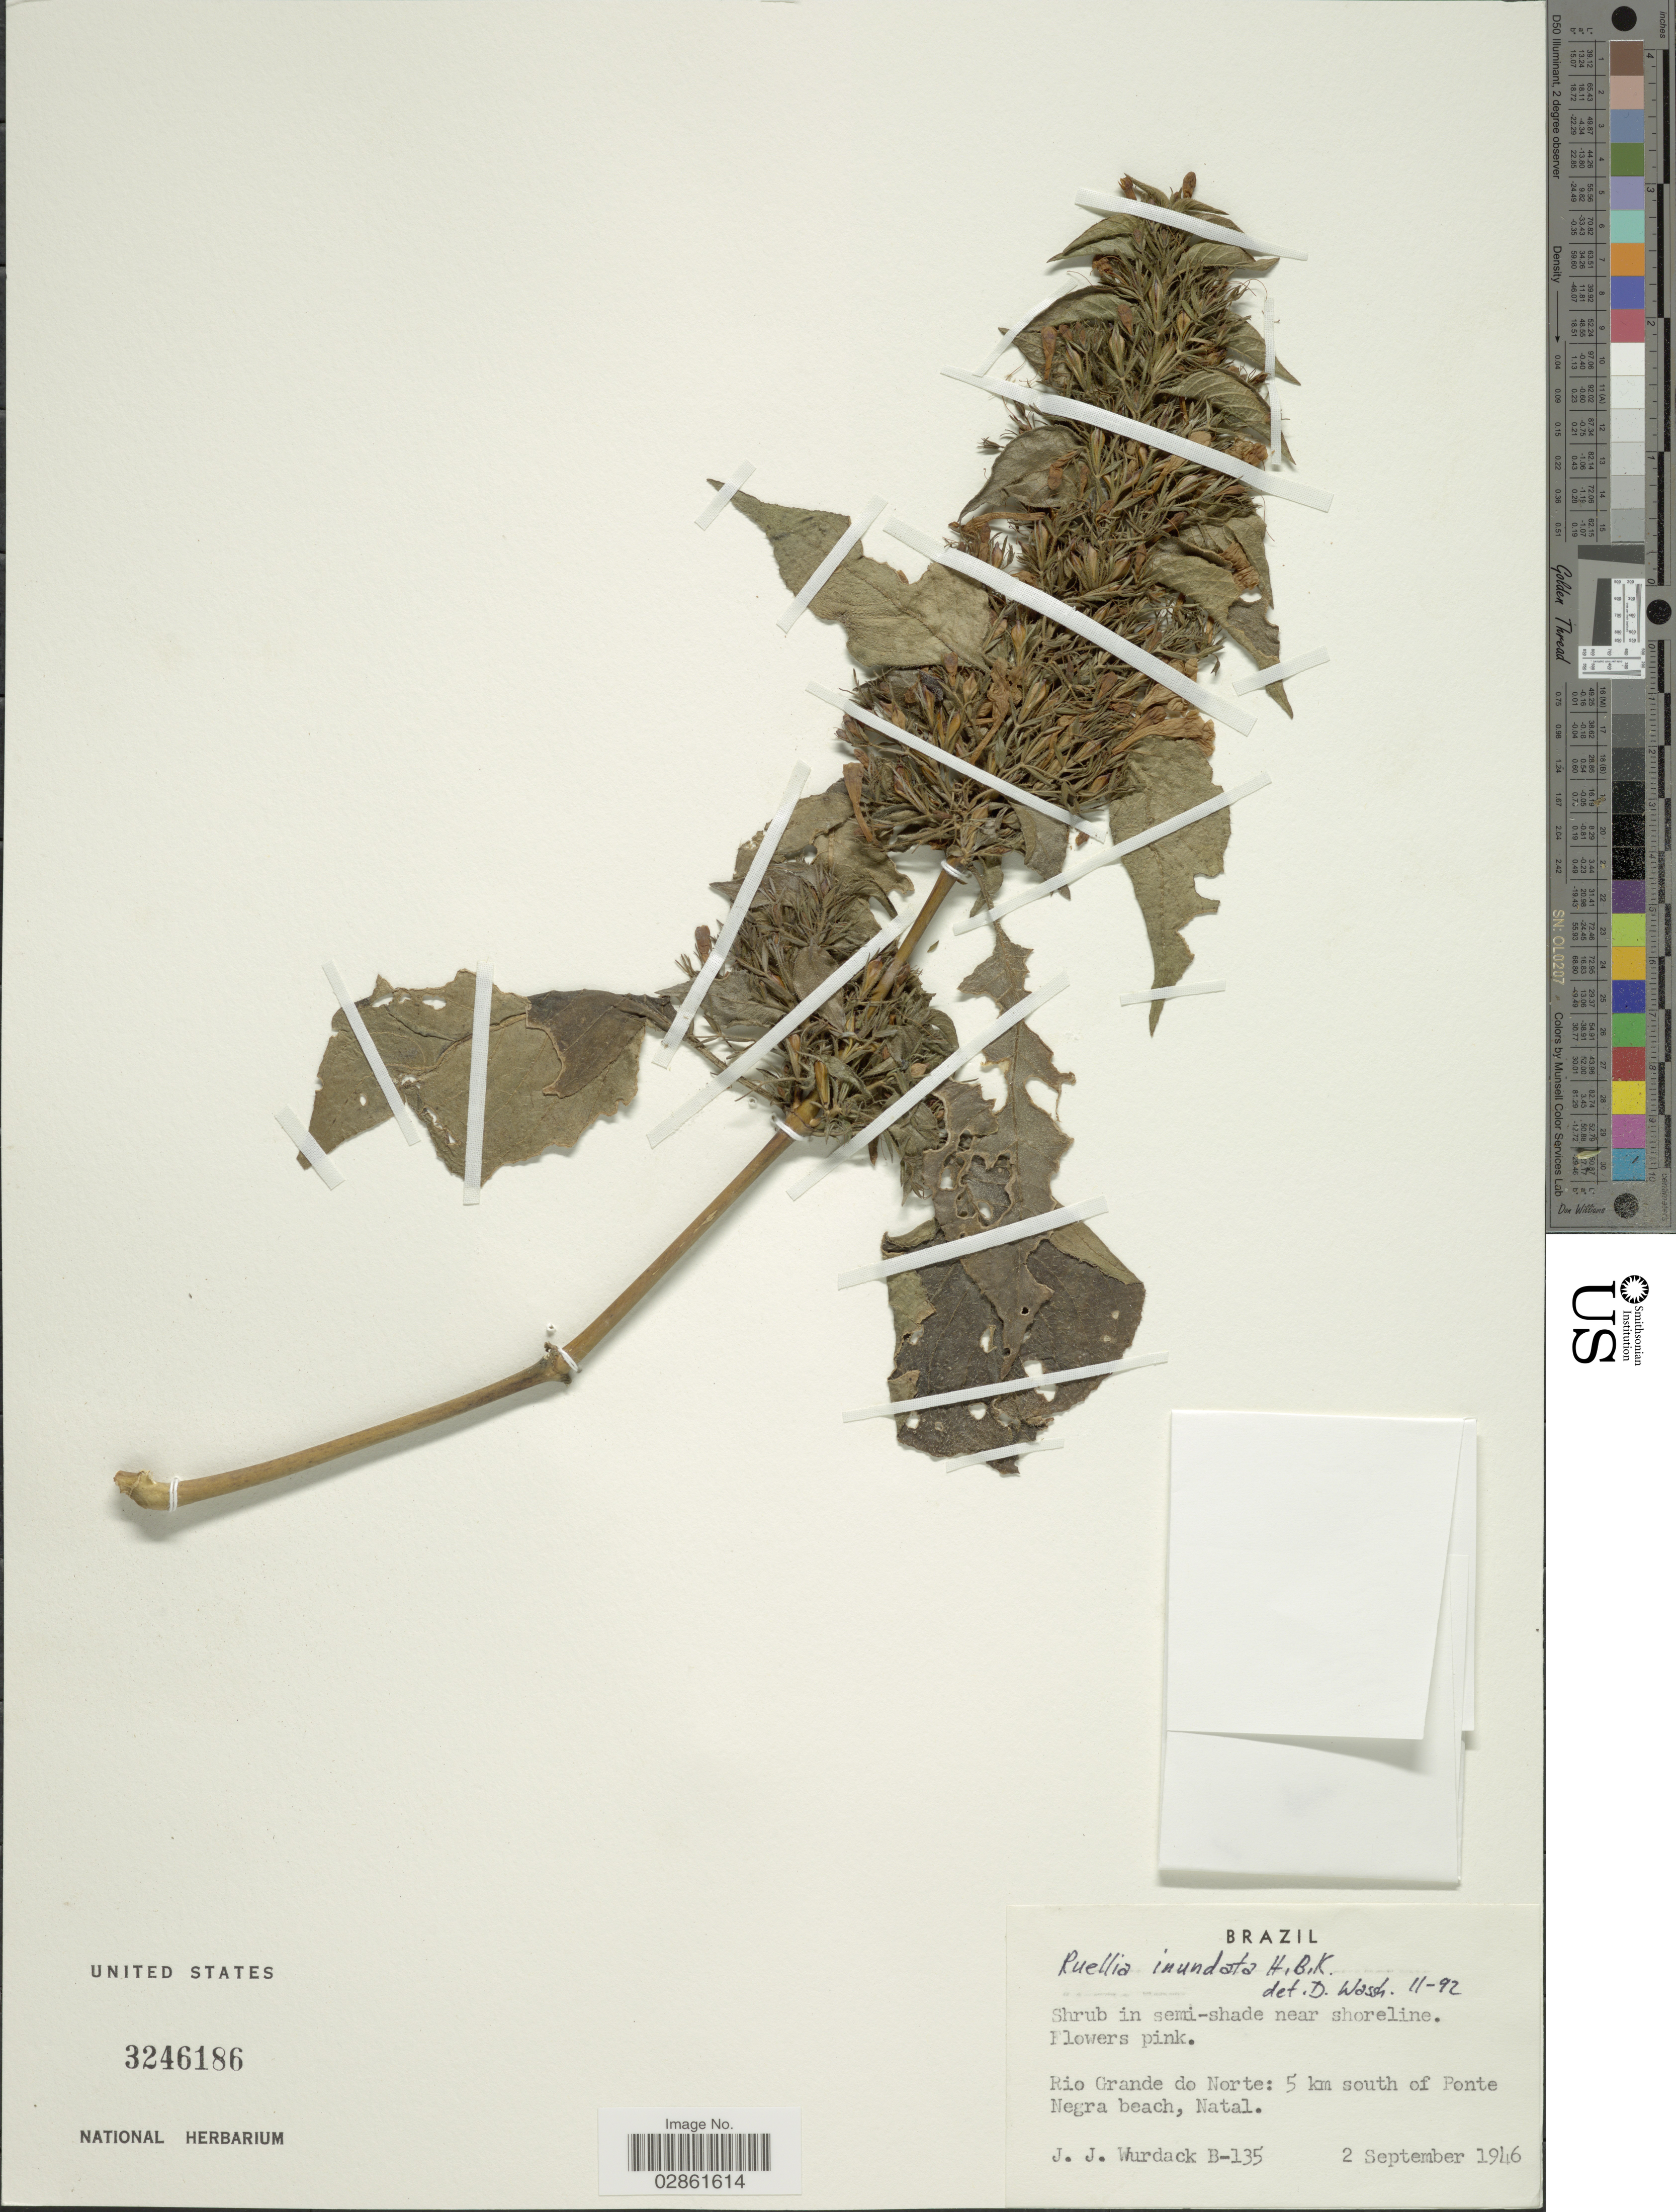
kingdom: Plantae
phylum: Tracheophyta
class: Magnoliopsida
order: Lamiales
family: Acanthaceae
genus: Ruellia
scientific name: Ruellia paniculata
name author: L.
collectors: J. J. Wurdack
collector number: B-135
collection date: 1946-09-02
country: South Africa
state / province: KwaZulu-Natal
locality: Rio Grande do Norte: 5 km south of Ponte Negra beach, Natal.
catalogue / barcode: US 3246186